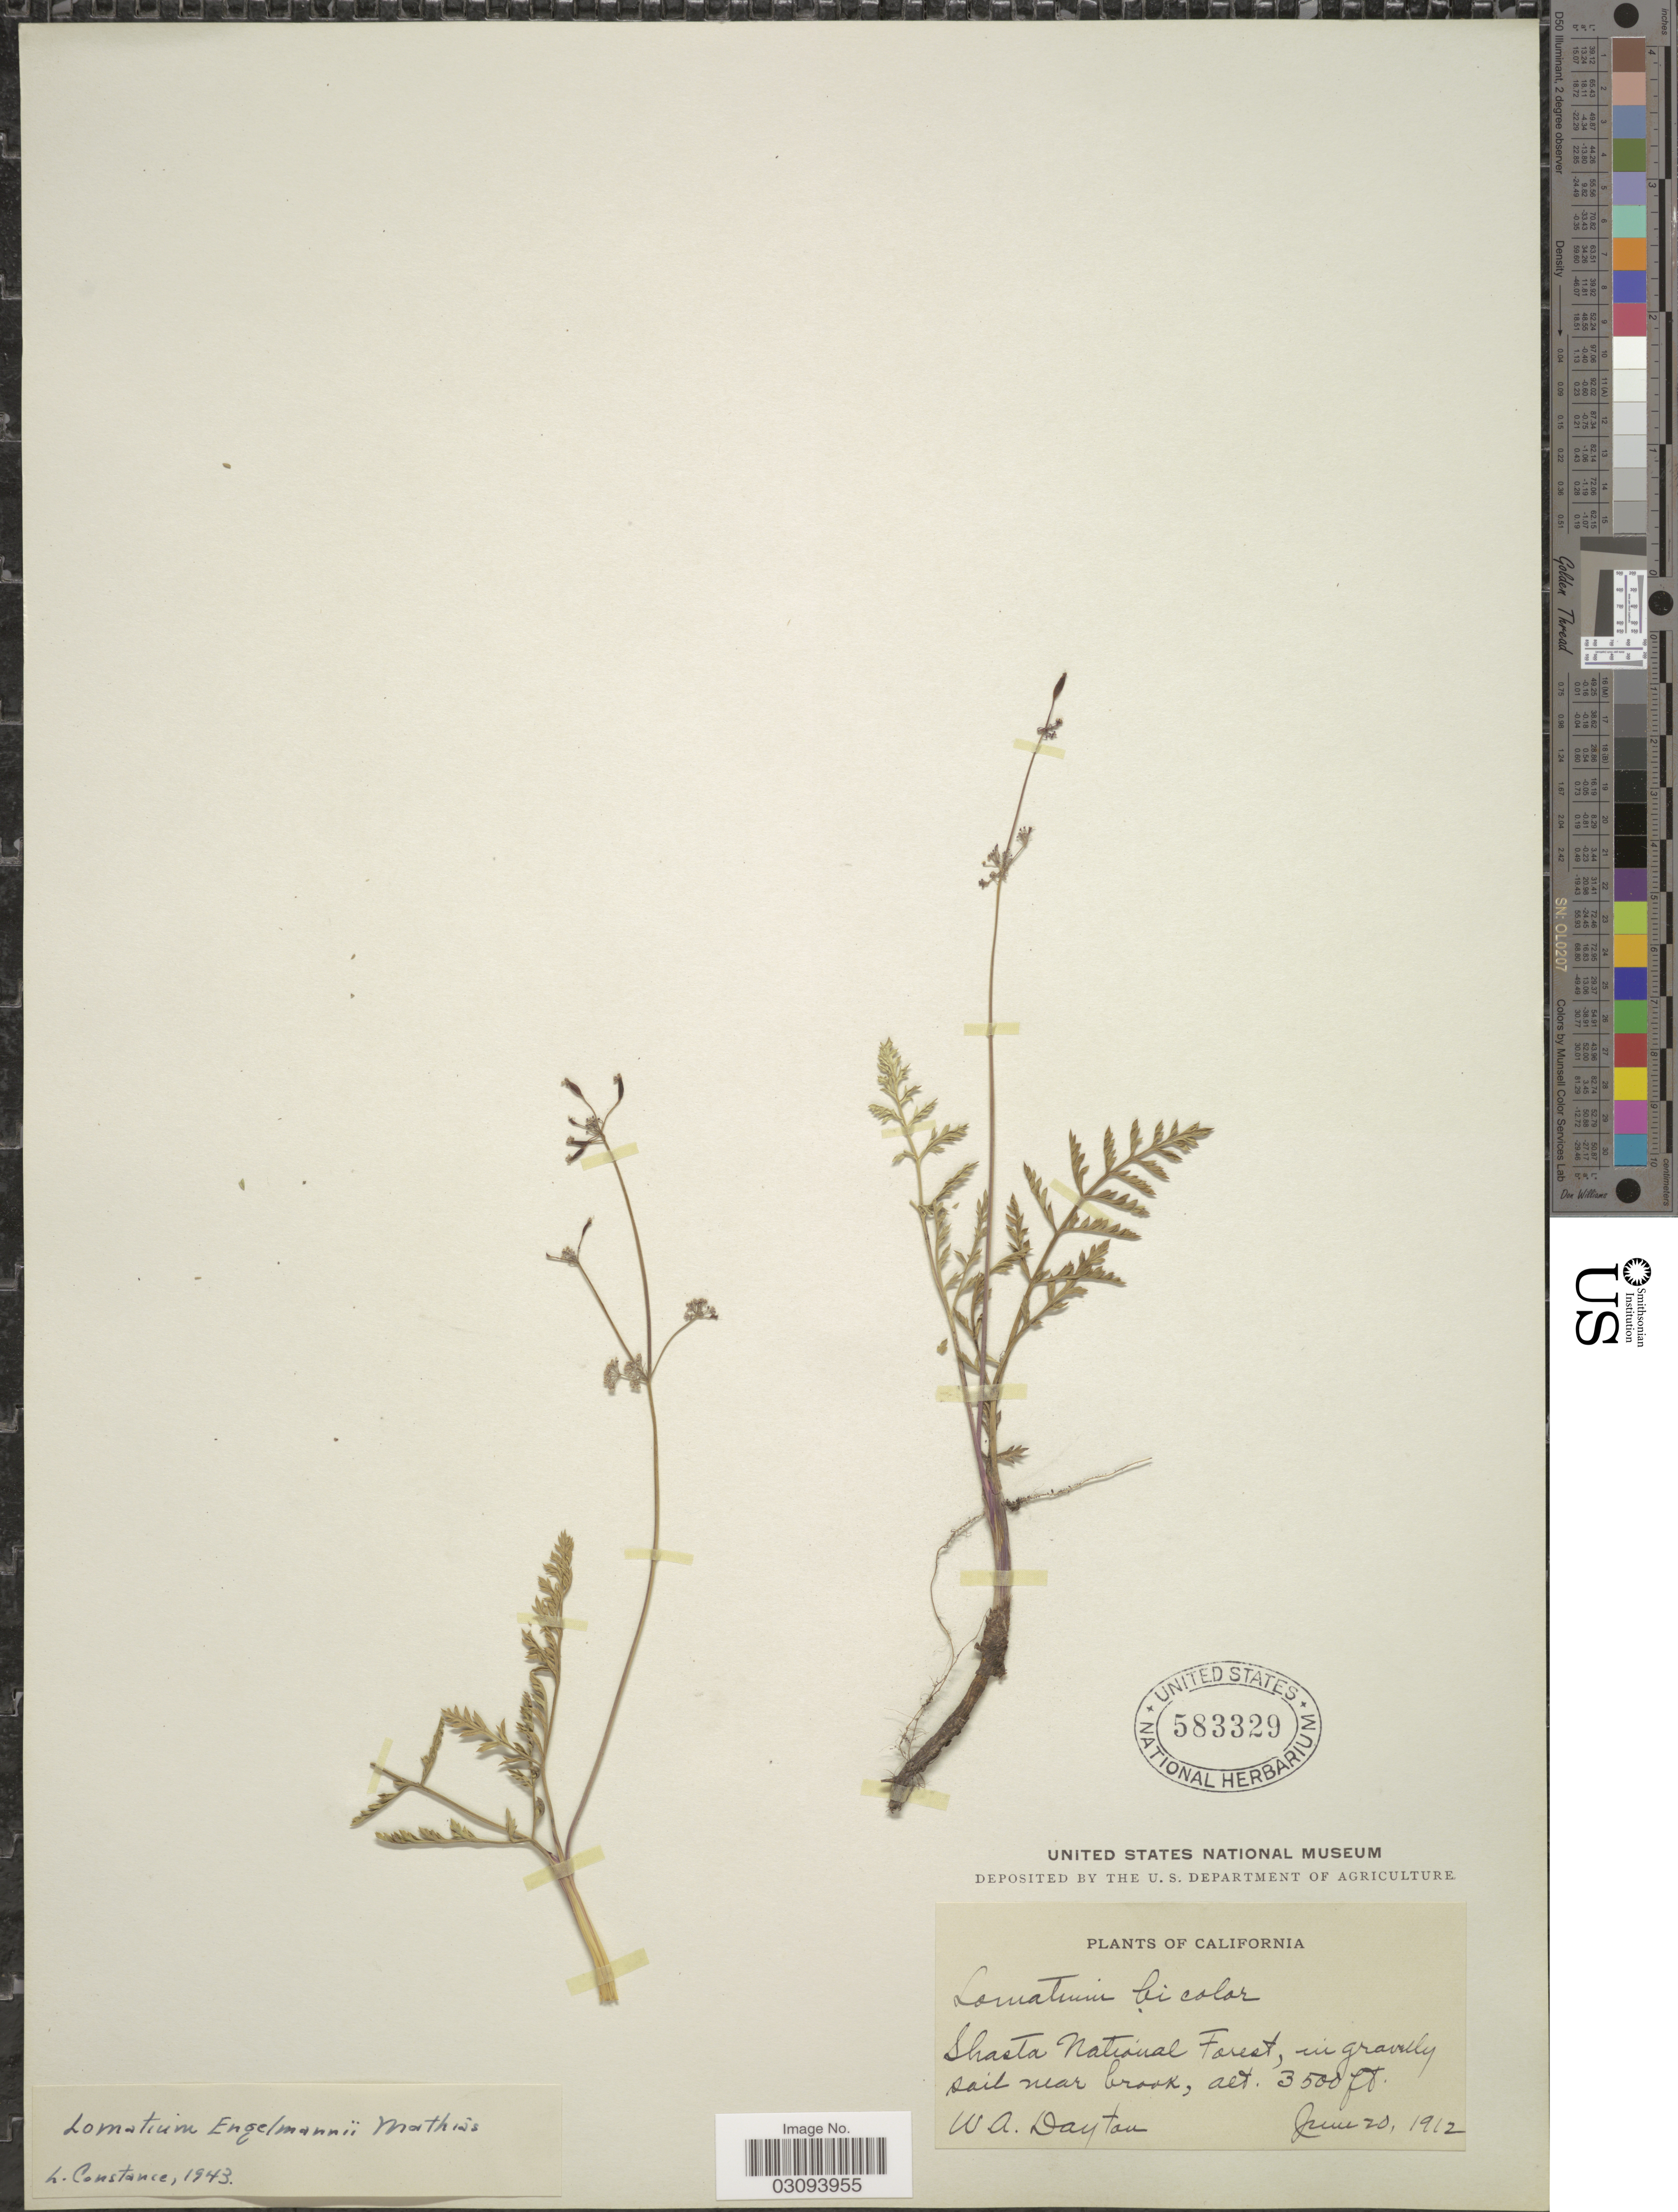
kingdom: Plantae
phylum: Tracheophyta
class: Magnoliopsida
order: Apiales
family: Apiaceae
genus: Lomatium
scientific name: Lomatium engelmannii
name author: Mathias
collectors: W. Dayton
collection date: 1912-06-20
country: United States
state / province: California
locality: Shasta National Forest, in gravelly soil near brook.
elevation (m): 1067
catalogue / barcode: US 583329